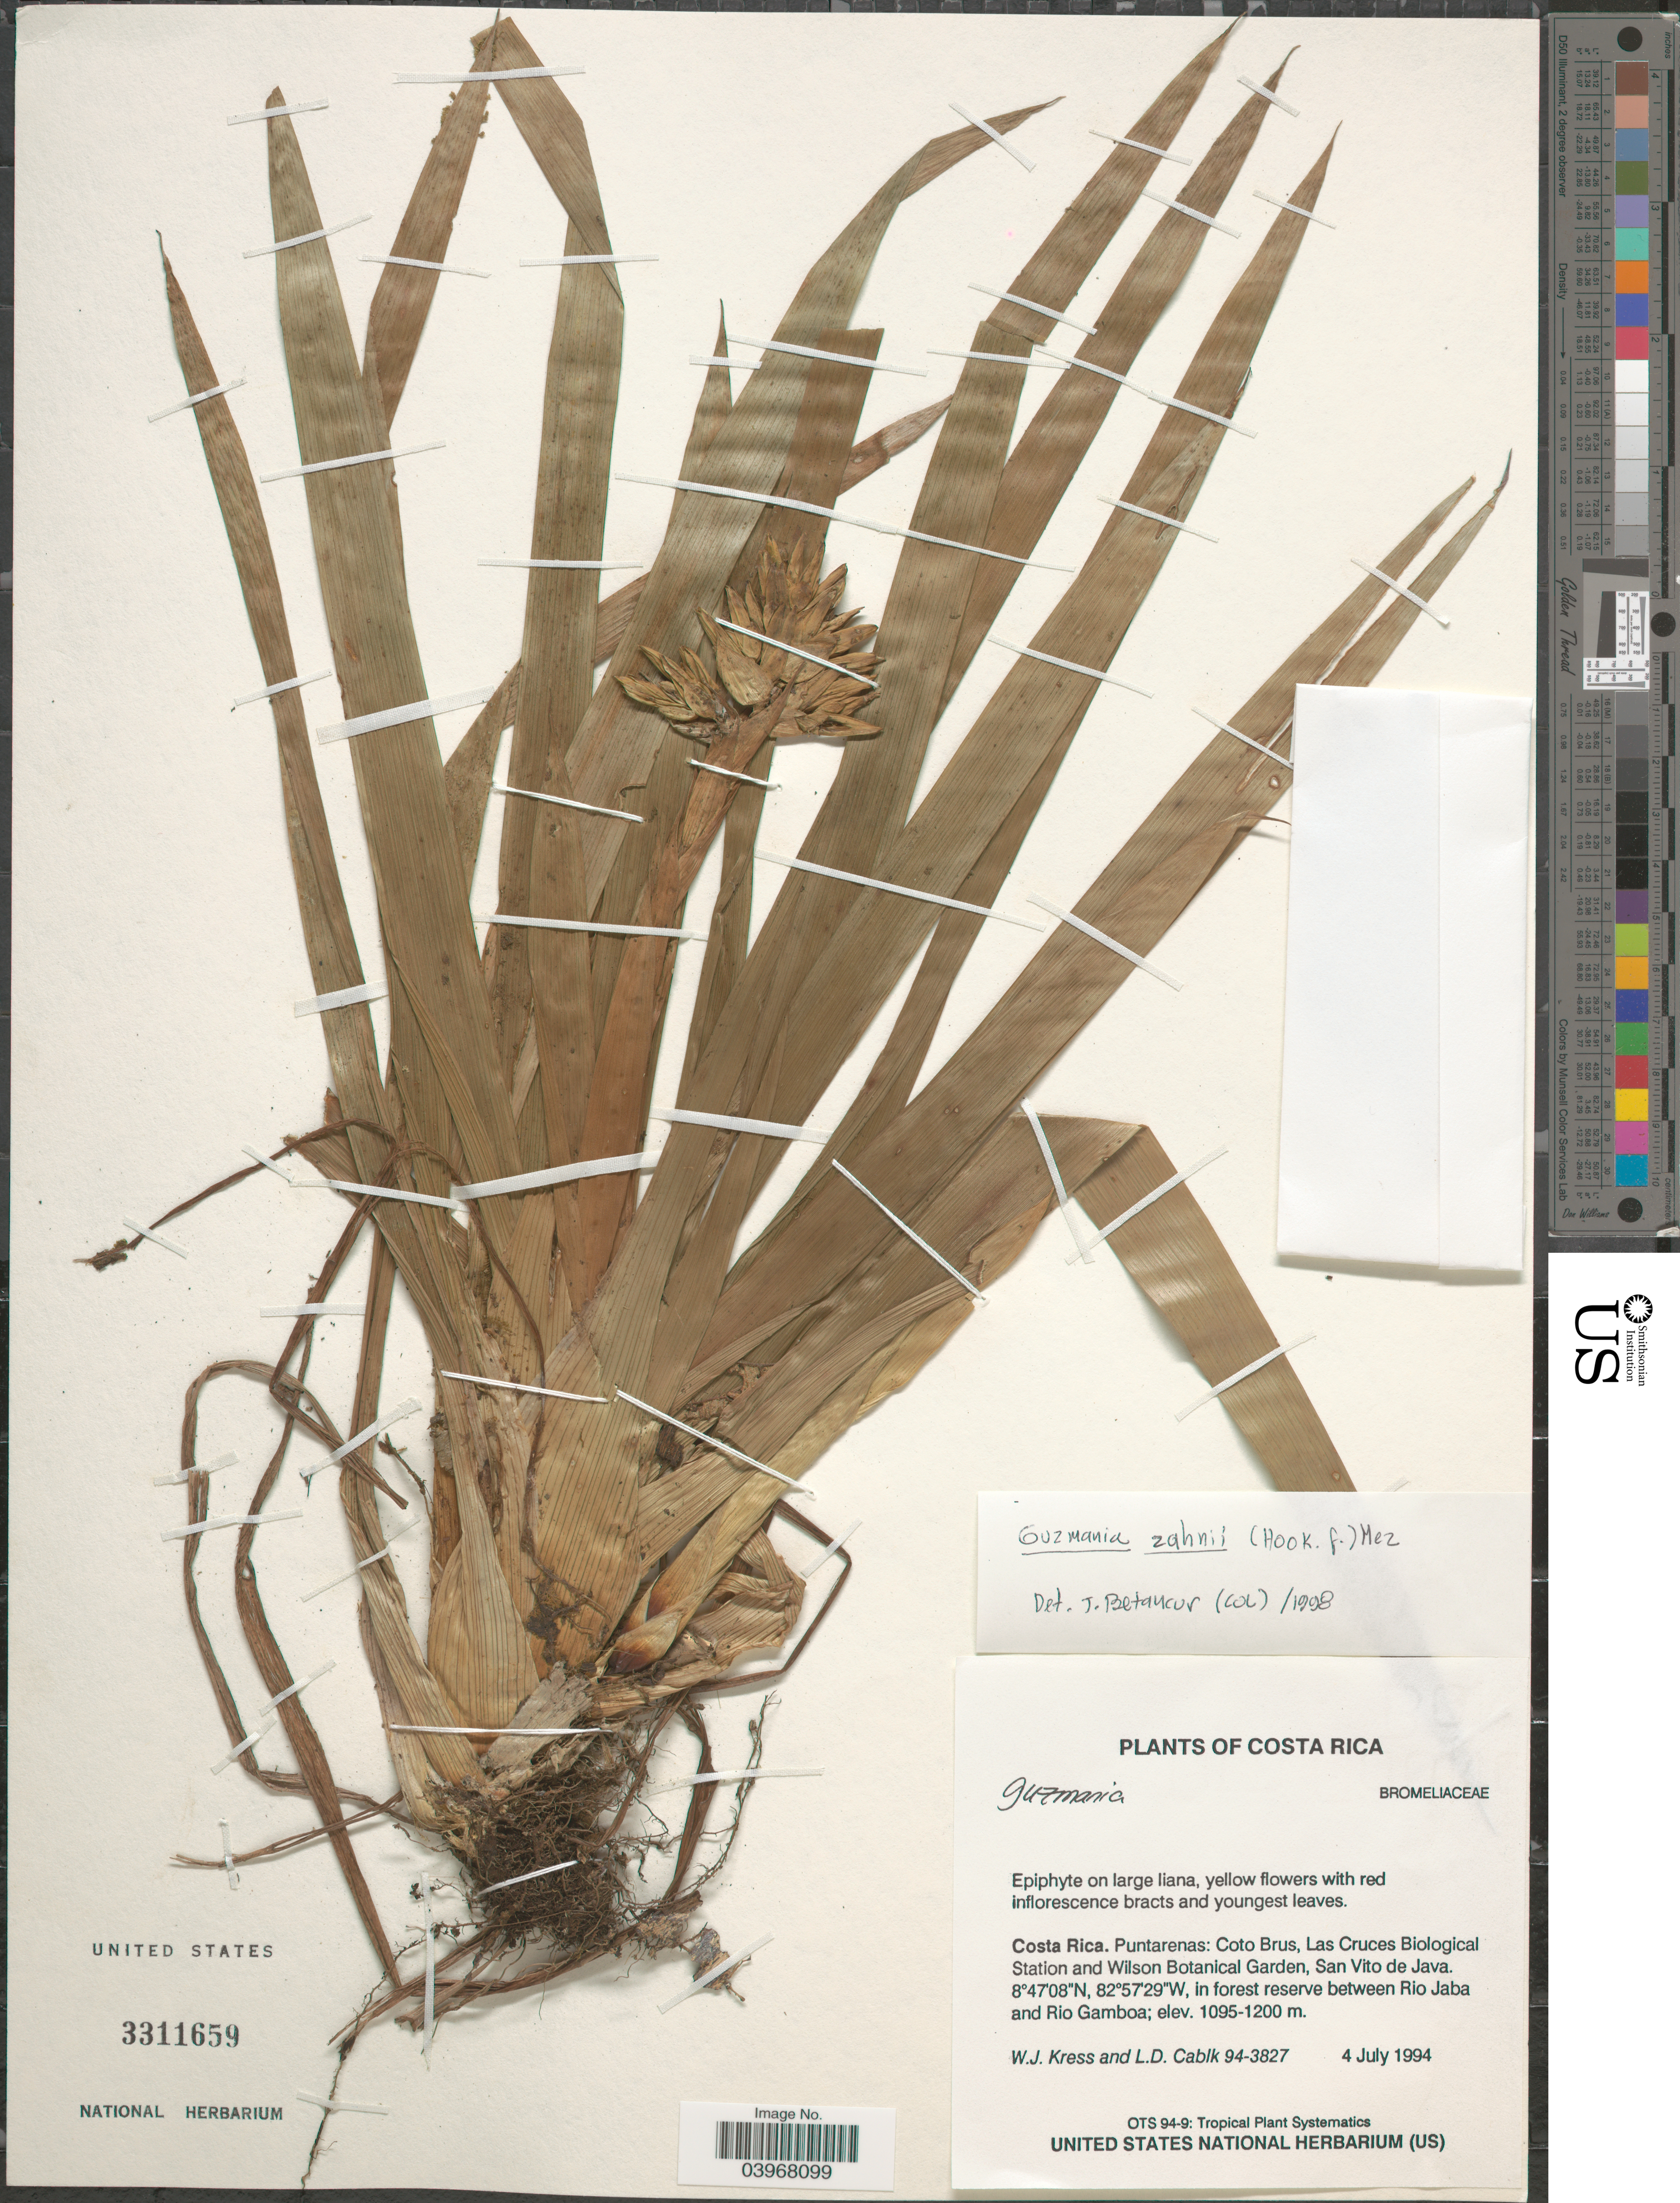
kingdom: Plantae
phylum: Tracheophyta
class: Liliopsida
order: Poales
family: Bromeliaceae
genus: Guzmania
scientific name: Guzmania zahnii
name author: (Hook. f.) Mez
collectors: W. J. Kress & L. Cablk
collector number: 94-3827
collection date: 1994-07-04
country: Costa Rica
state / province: Puntarenas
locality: Coto Brus, Las Cruces Biological Station and Wilson Botanical Garden, San Vito de Java. In forest reserve between Rio jaba and Rio Gamboa.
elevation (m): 1095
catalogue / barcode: US 3311659